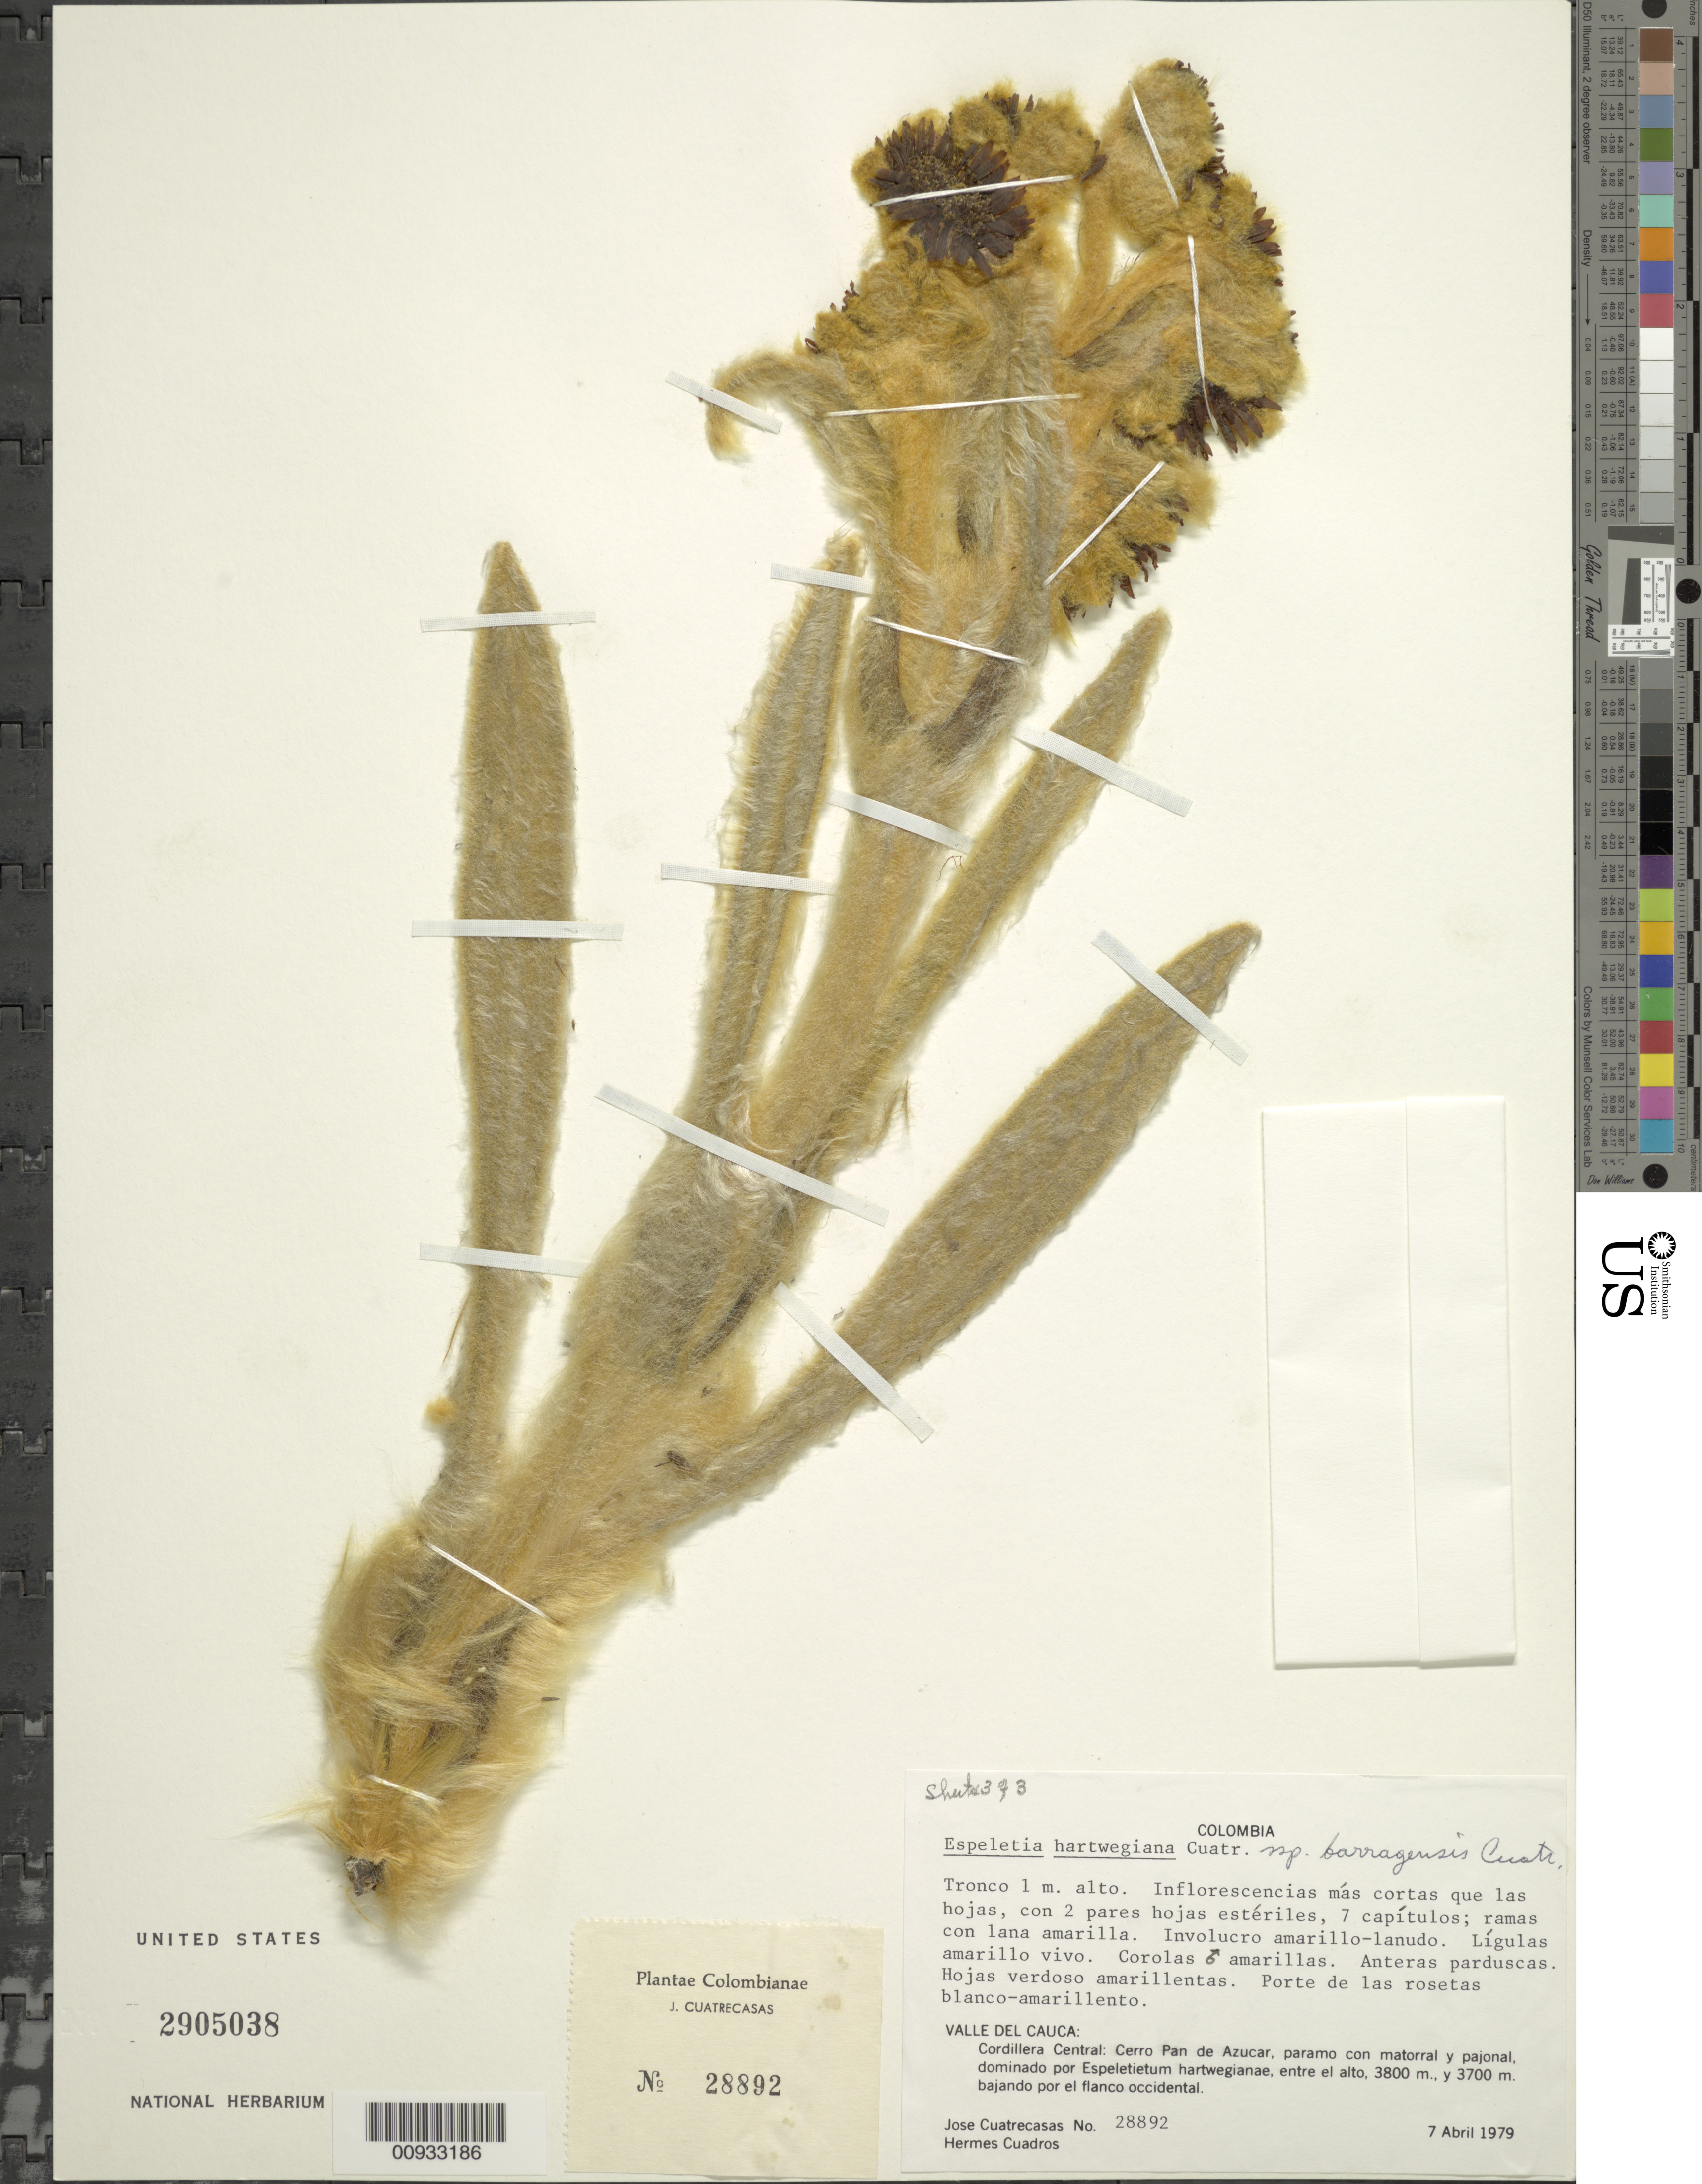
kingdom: Plantae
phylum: Tracheophyta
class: Magnoliopsida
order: Asterales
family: Asteraceae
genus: Espeletia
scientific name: Espeletia hartwegiana subsp. barragensis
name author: Cuatrec.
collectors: J. Cuatrecasas & H. Cuadros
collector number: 28892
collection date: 1979-04-07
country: Colombia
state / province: Valle del Cauca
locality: Cordillera Central: Cerro Pan de Azucar, paramo con matorral y pajonal dominado, entre el alto, bajando por el flanco occidental.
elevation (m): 3700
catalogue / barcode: US 2905038